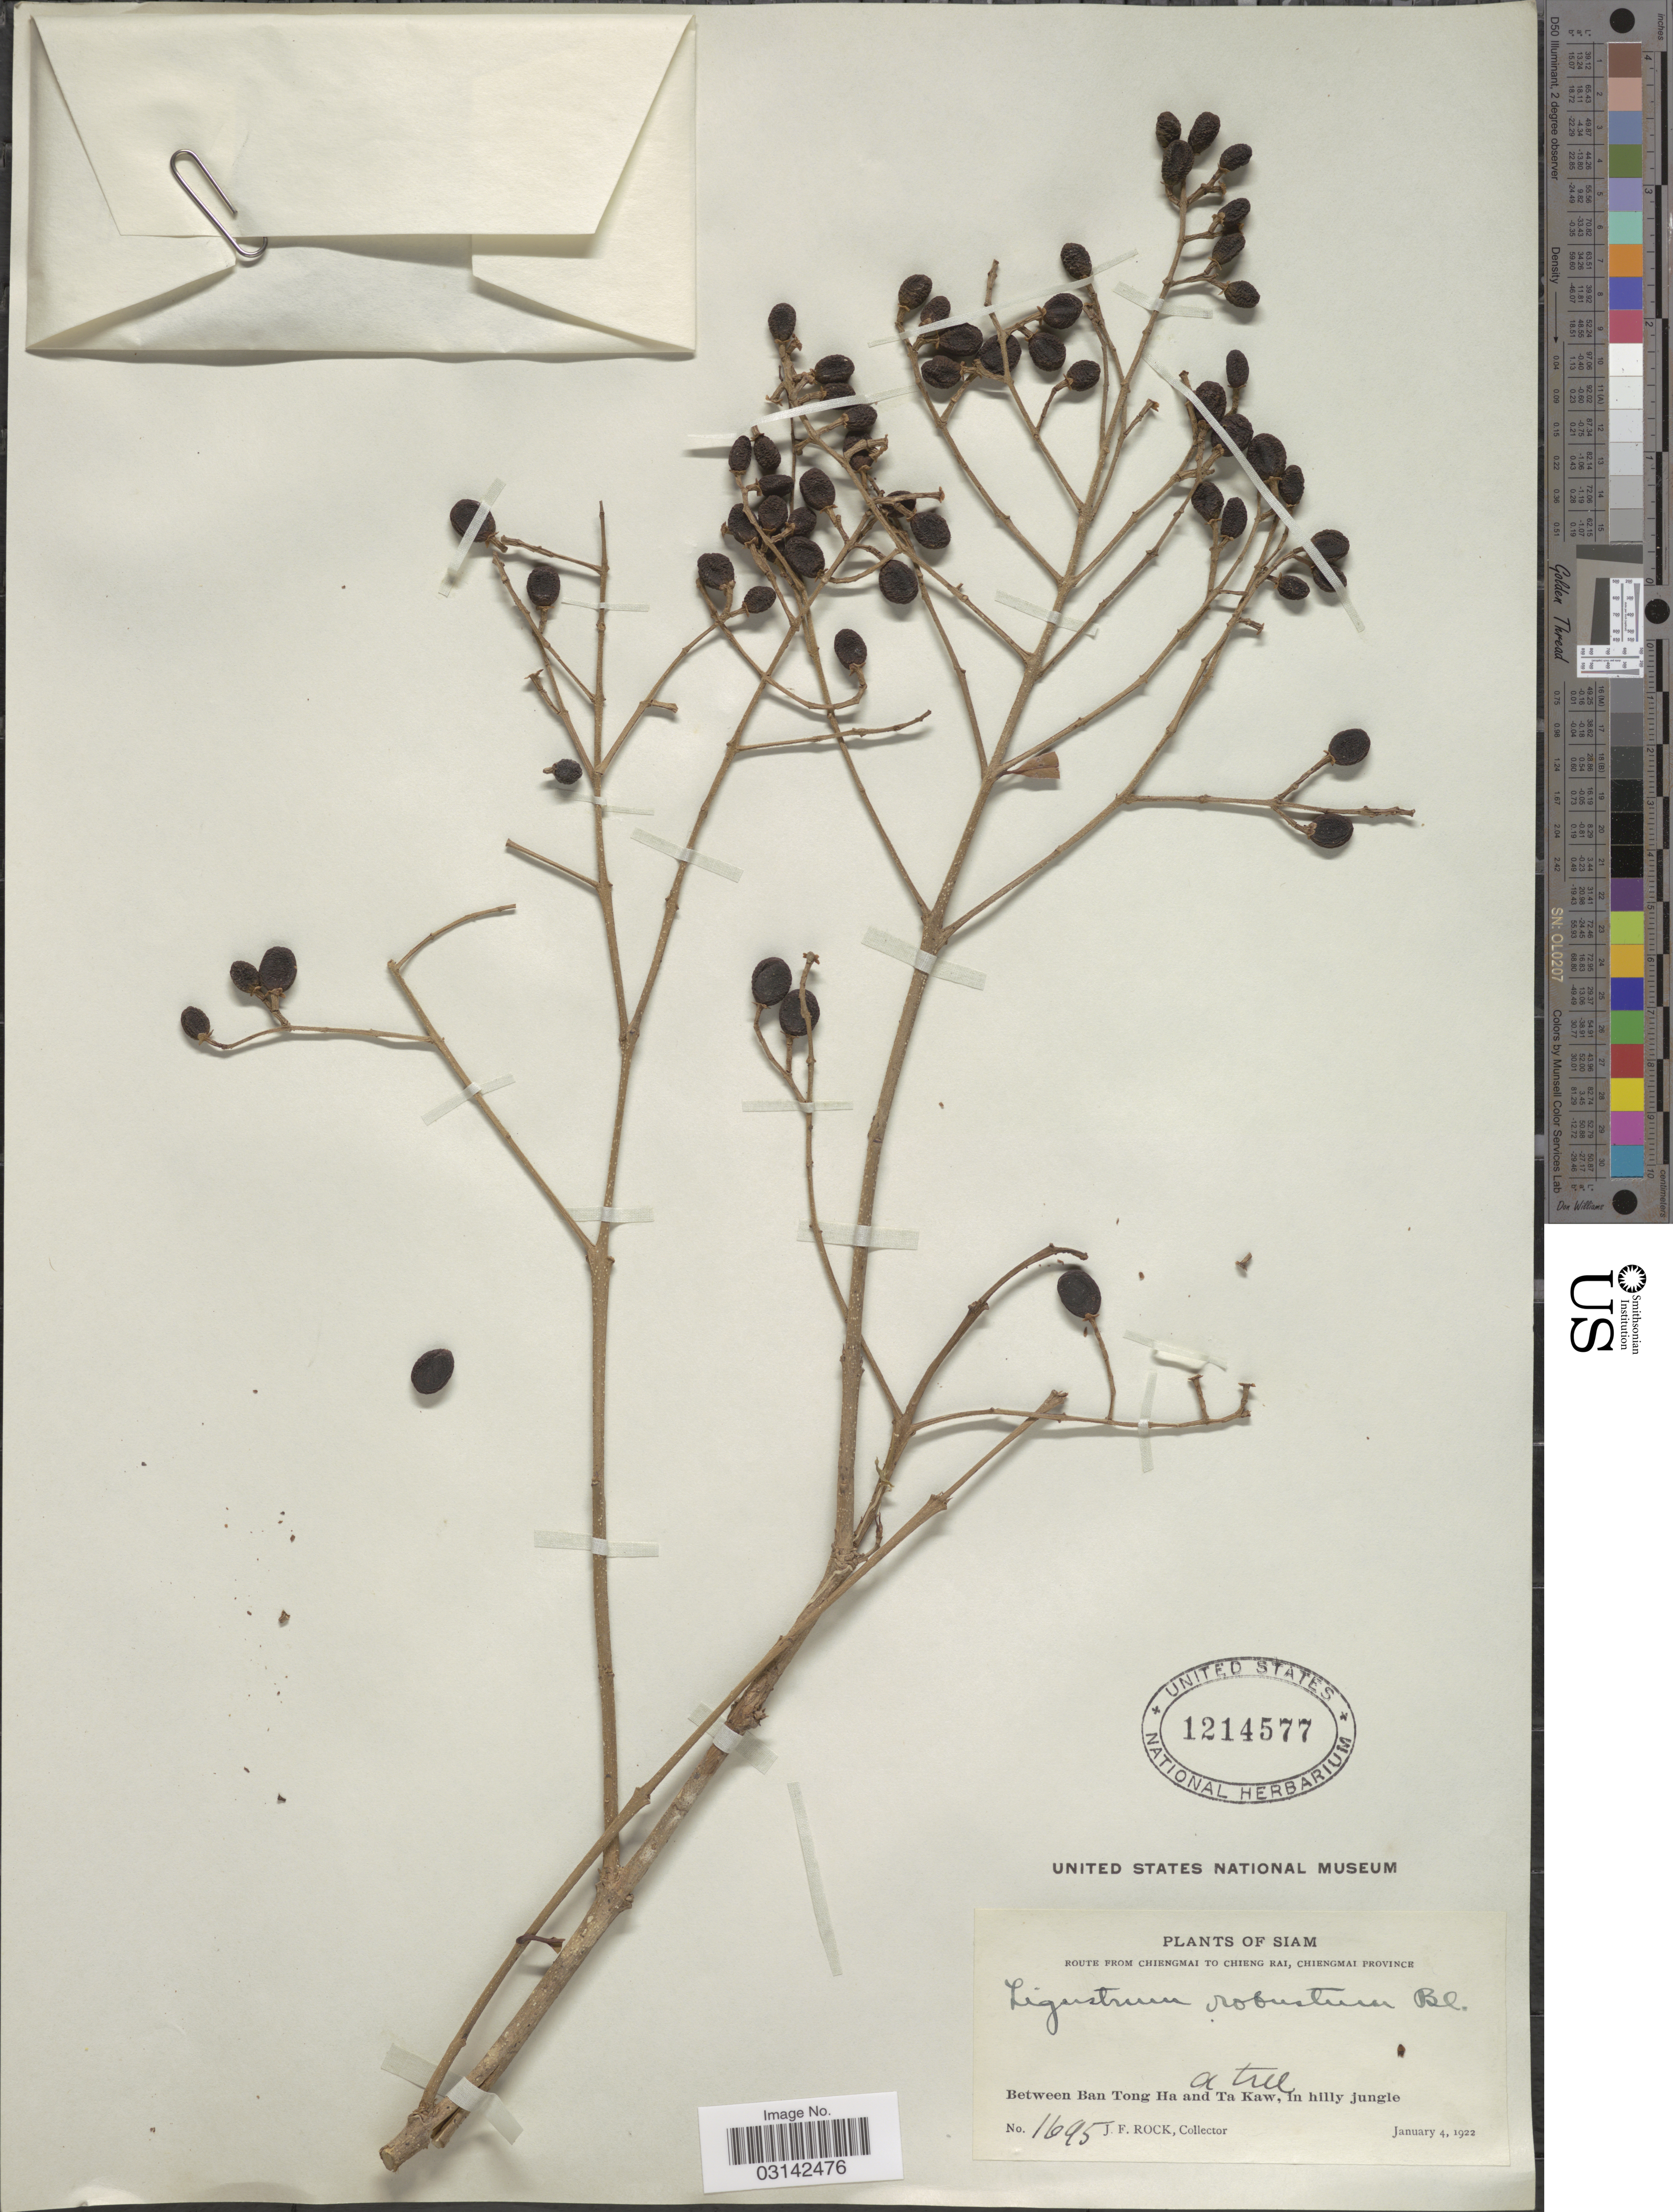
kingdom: Plantae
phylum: Tracheophyta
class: Magnoliopsida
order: Lamiales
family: Oleaceae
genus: Ligustrum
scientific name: Ligustrum robustum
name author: (Roxb.) Blume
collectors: J. Rock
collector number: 1695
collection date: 1922-01-04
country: Thailand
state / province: Chiang Mai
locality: Siam, Route from Chieng Rai to Chieng Sen, Chiengmai Province. Between Ban Tong Ha and Ta Kaw, in hilly jungle.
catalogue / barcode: US 1214577